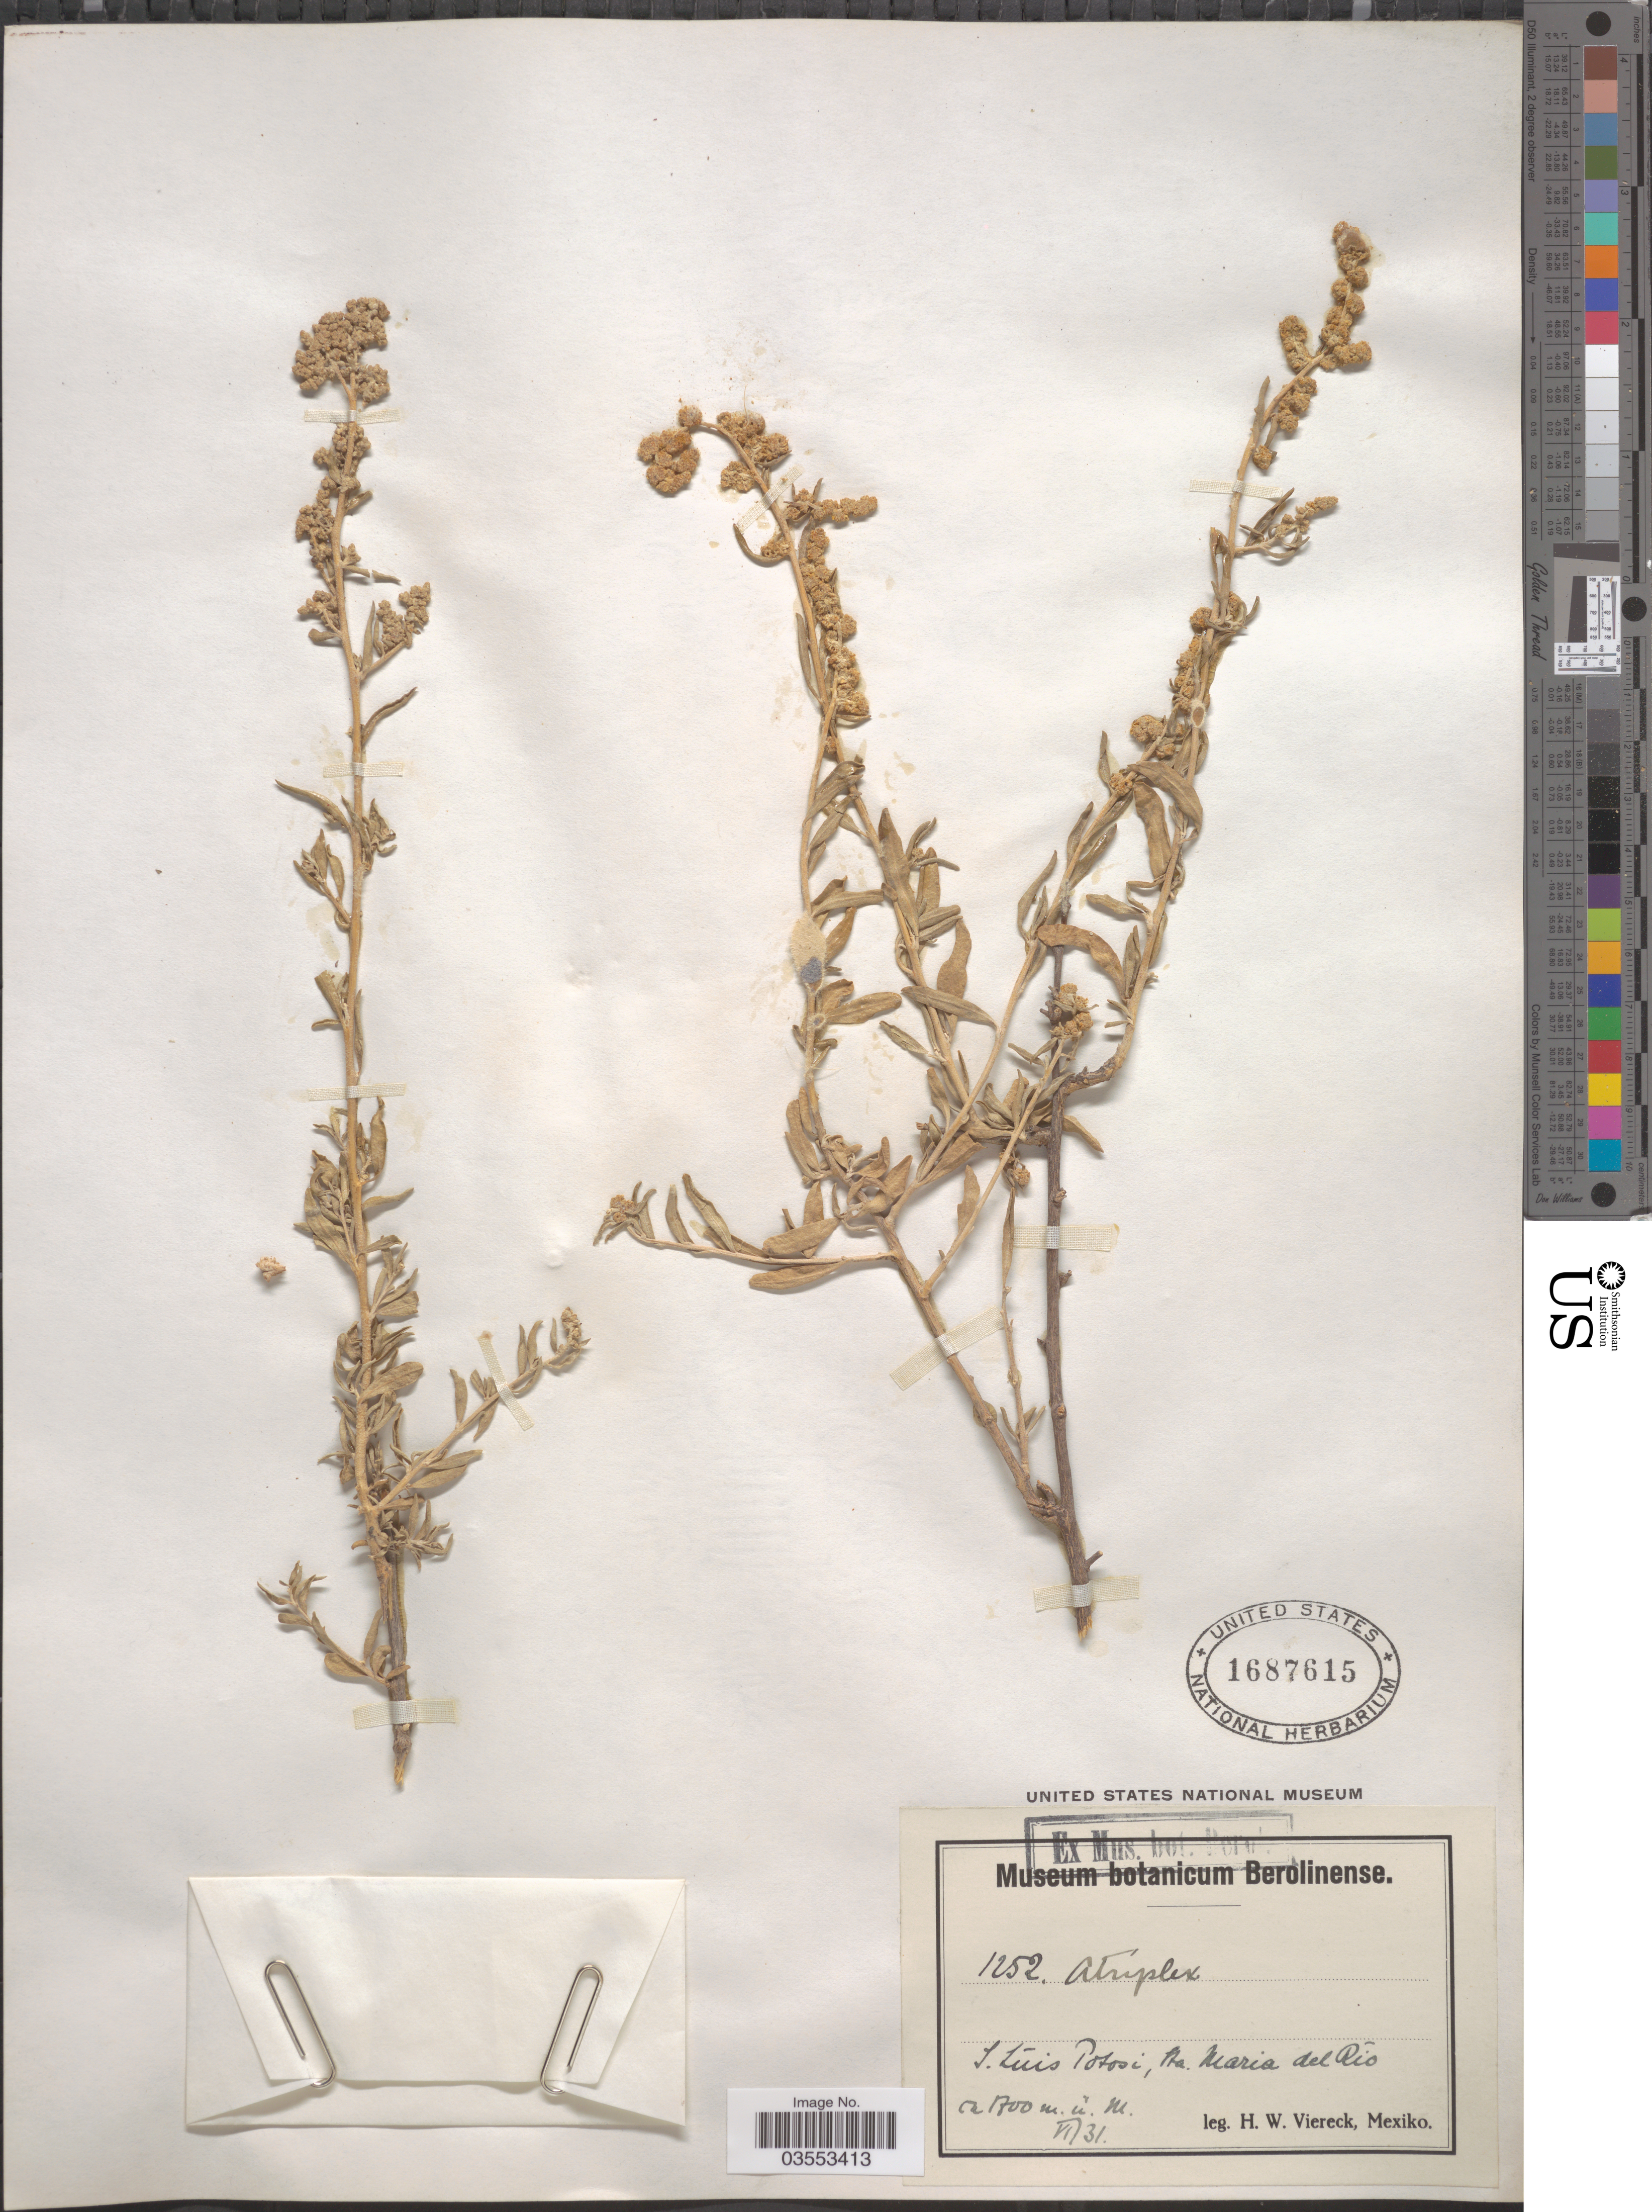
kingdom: Plantae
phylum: Tracheophyta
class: Magnoliopsida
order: Caryophyllales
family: Amaranthaceae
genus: Atriplex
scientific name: Atriplex sp.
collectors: H. W. Viereck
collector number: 1252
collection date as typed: Transcribed d/m/y: /6/31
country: Mexico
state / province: San Luis Potosí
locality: Sta. Maria del Rió.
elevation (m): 1700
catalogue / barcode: US 1687615